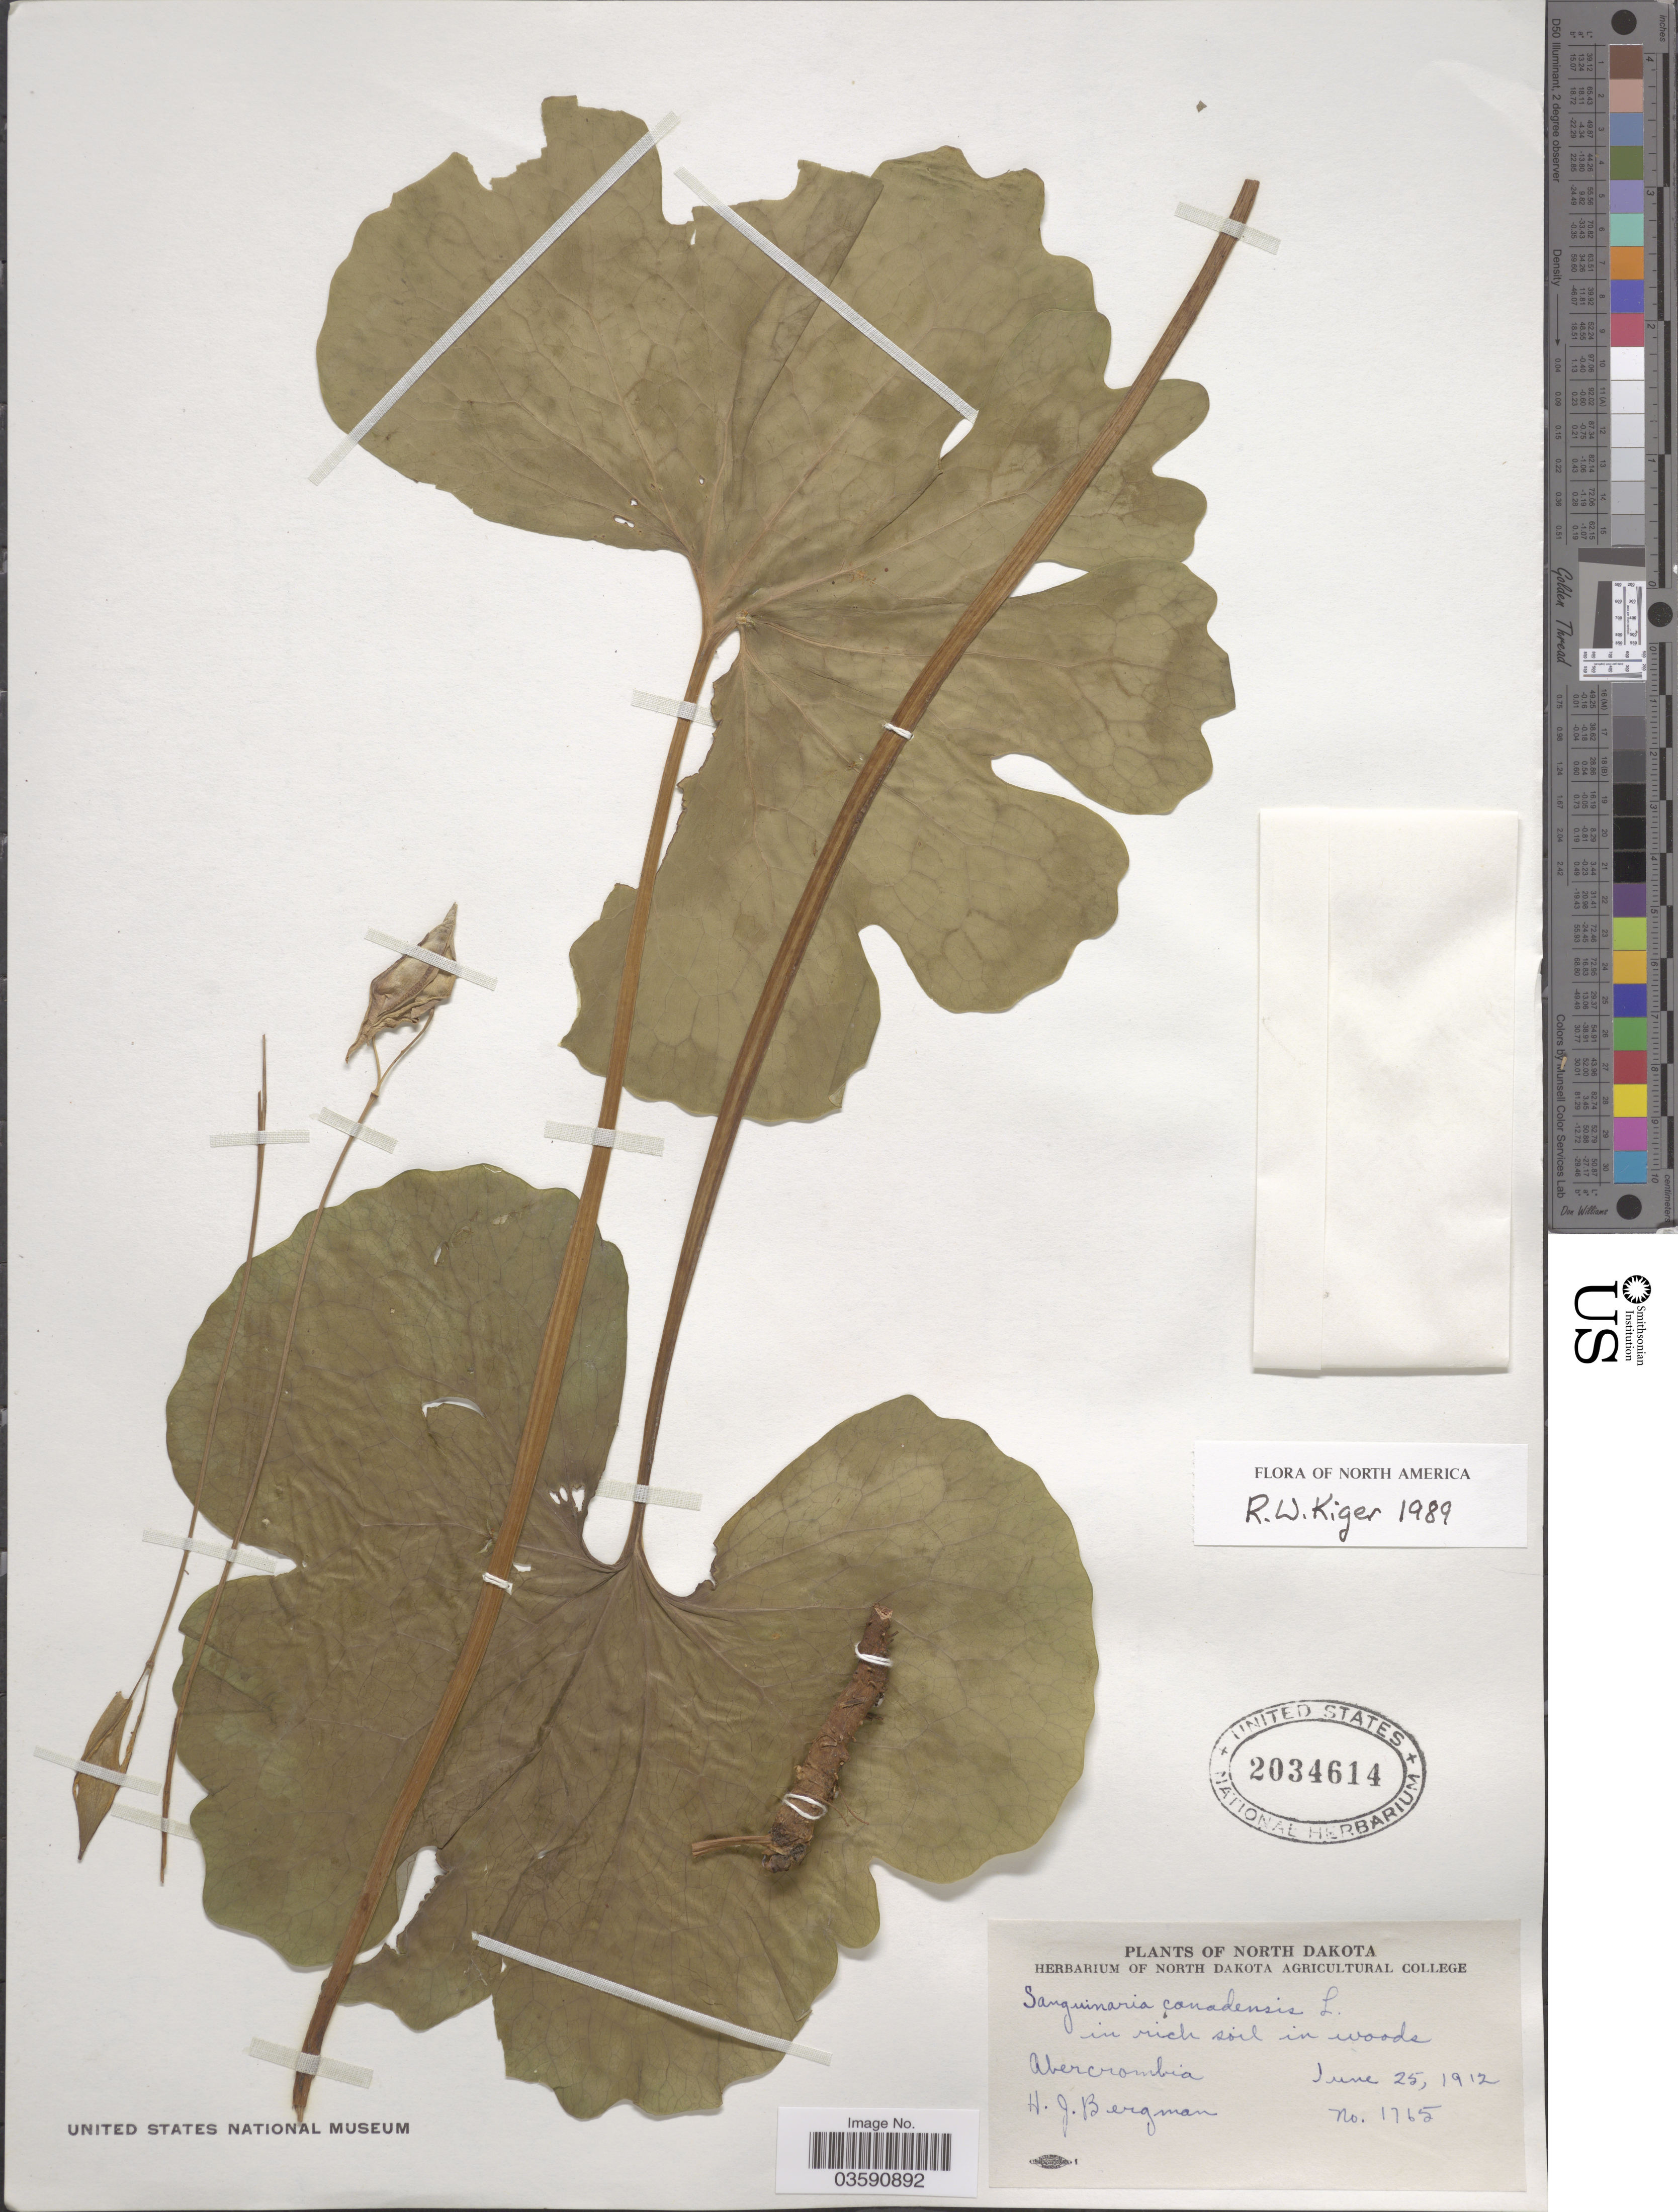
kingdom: Plantae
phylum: Tracheophyta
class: Magnoliopsida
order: Ranunculales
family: Papaveraceae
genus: Sanguinaria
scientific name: Sanguinaria canadensis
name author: L.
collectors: H. Bergman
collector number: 1765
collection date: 1912-06-25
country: United States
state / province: North Dakota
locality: Abercrombia.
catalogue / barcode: US 2034614